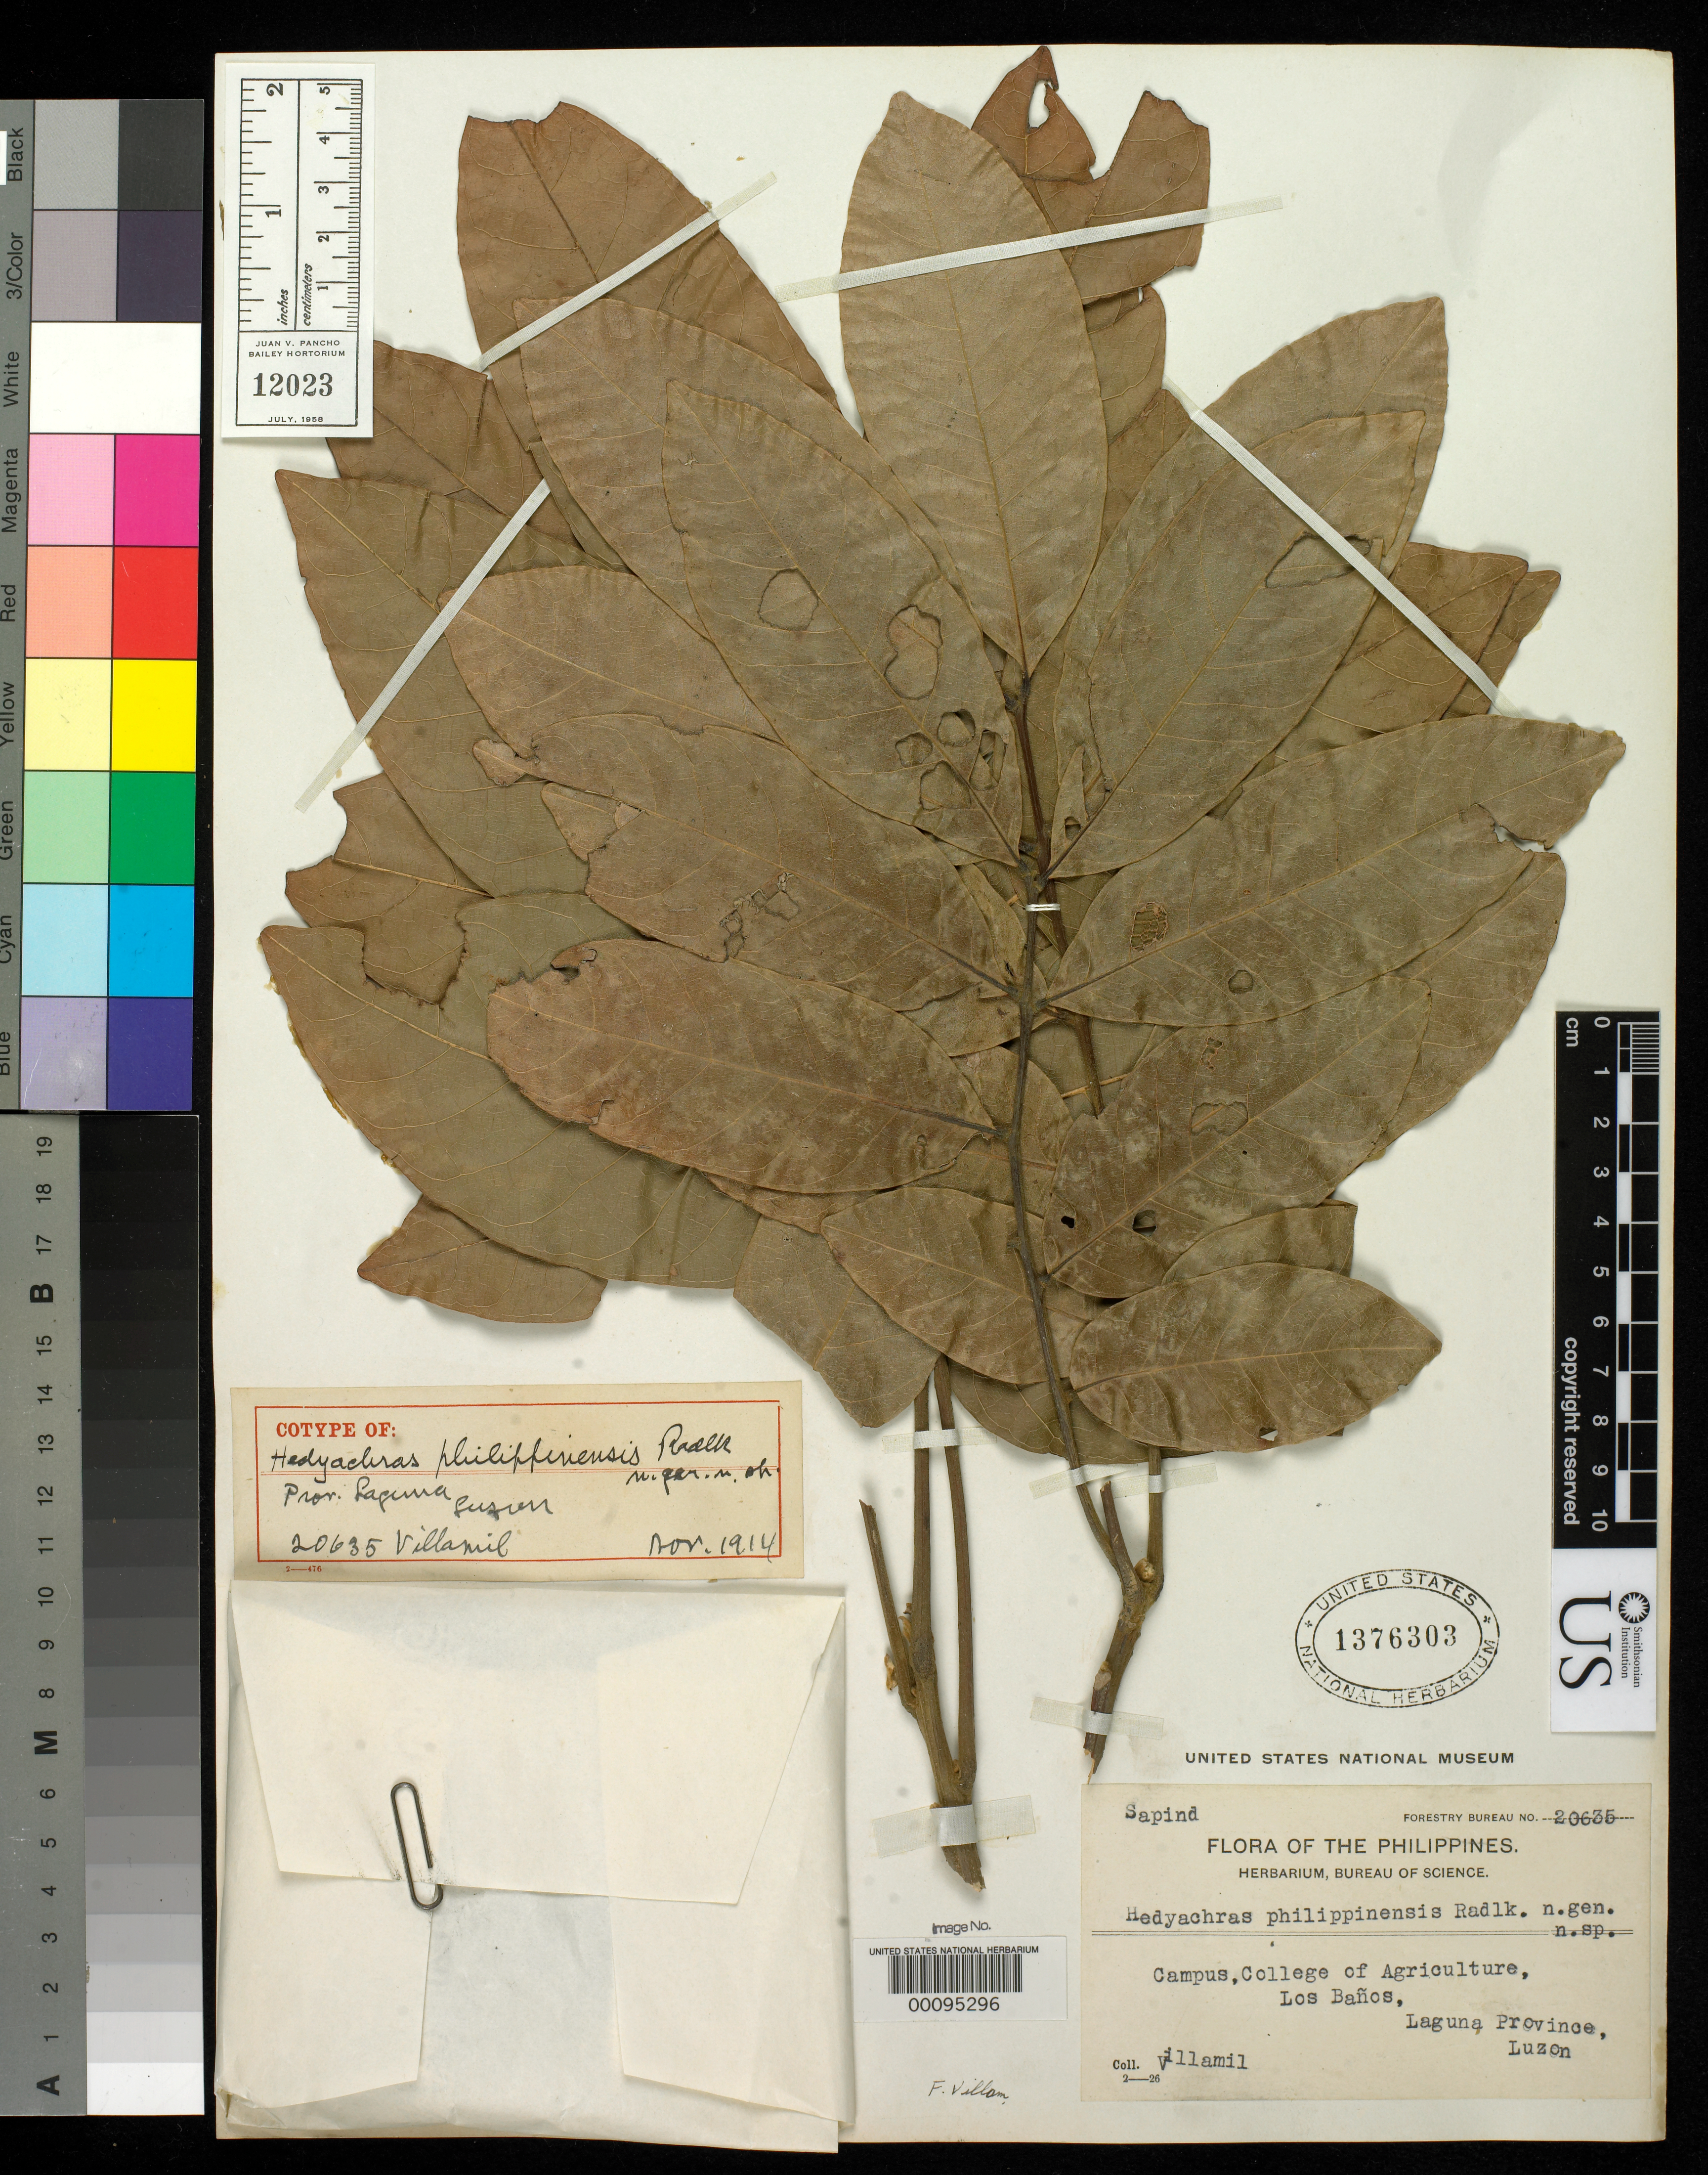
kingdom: Plantae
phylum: Tracheophyta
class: Magnoliopsida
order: Sapindales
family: Sapindaceae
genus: Hedyachras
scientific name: Hedyachras philippinensis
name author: Radlk.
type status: Type Collection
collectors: A. Villamil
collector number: Bur. Sci. 20635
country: Philippines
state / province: Calabarzon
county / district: Laguna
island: Luzon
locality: Los Banos, campus, College of Agriculture.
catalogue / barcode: US 1376303